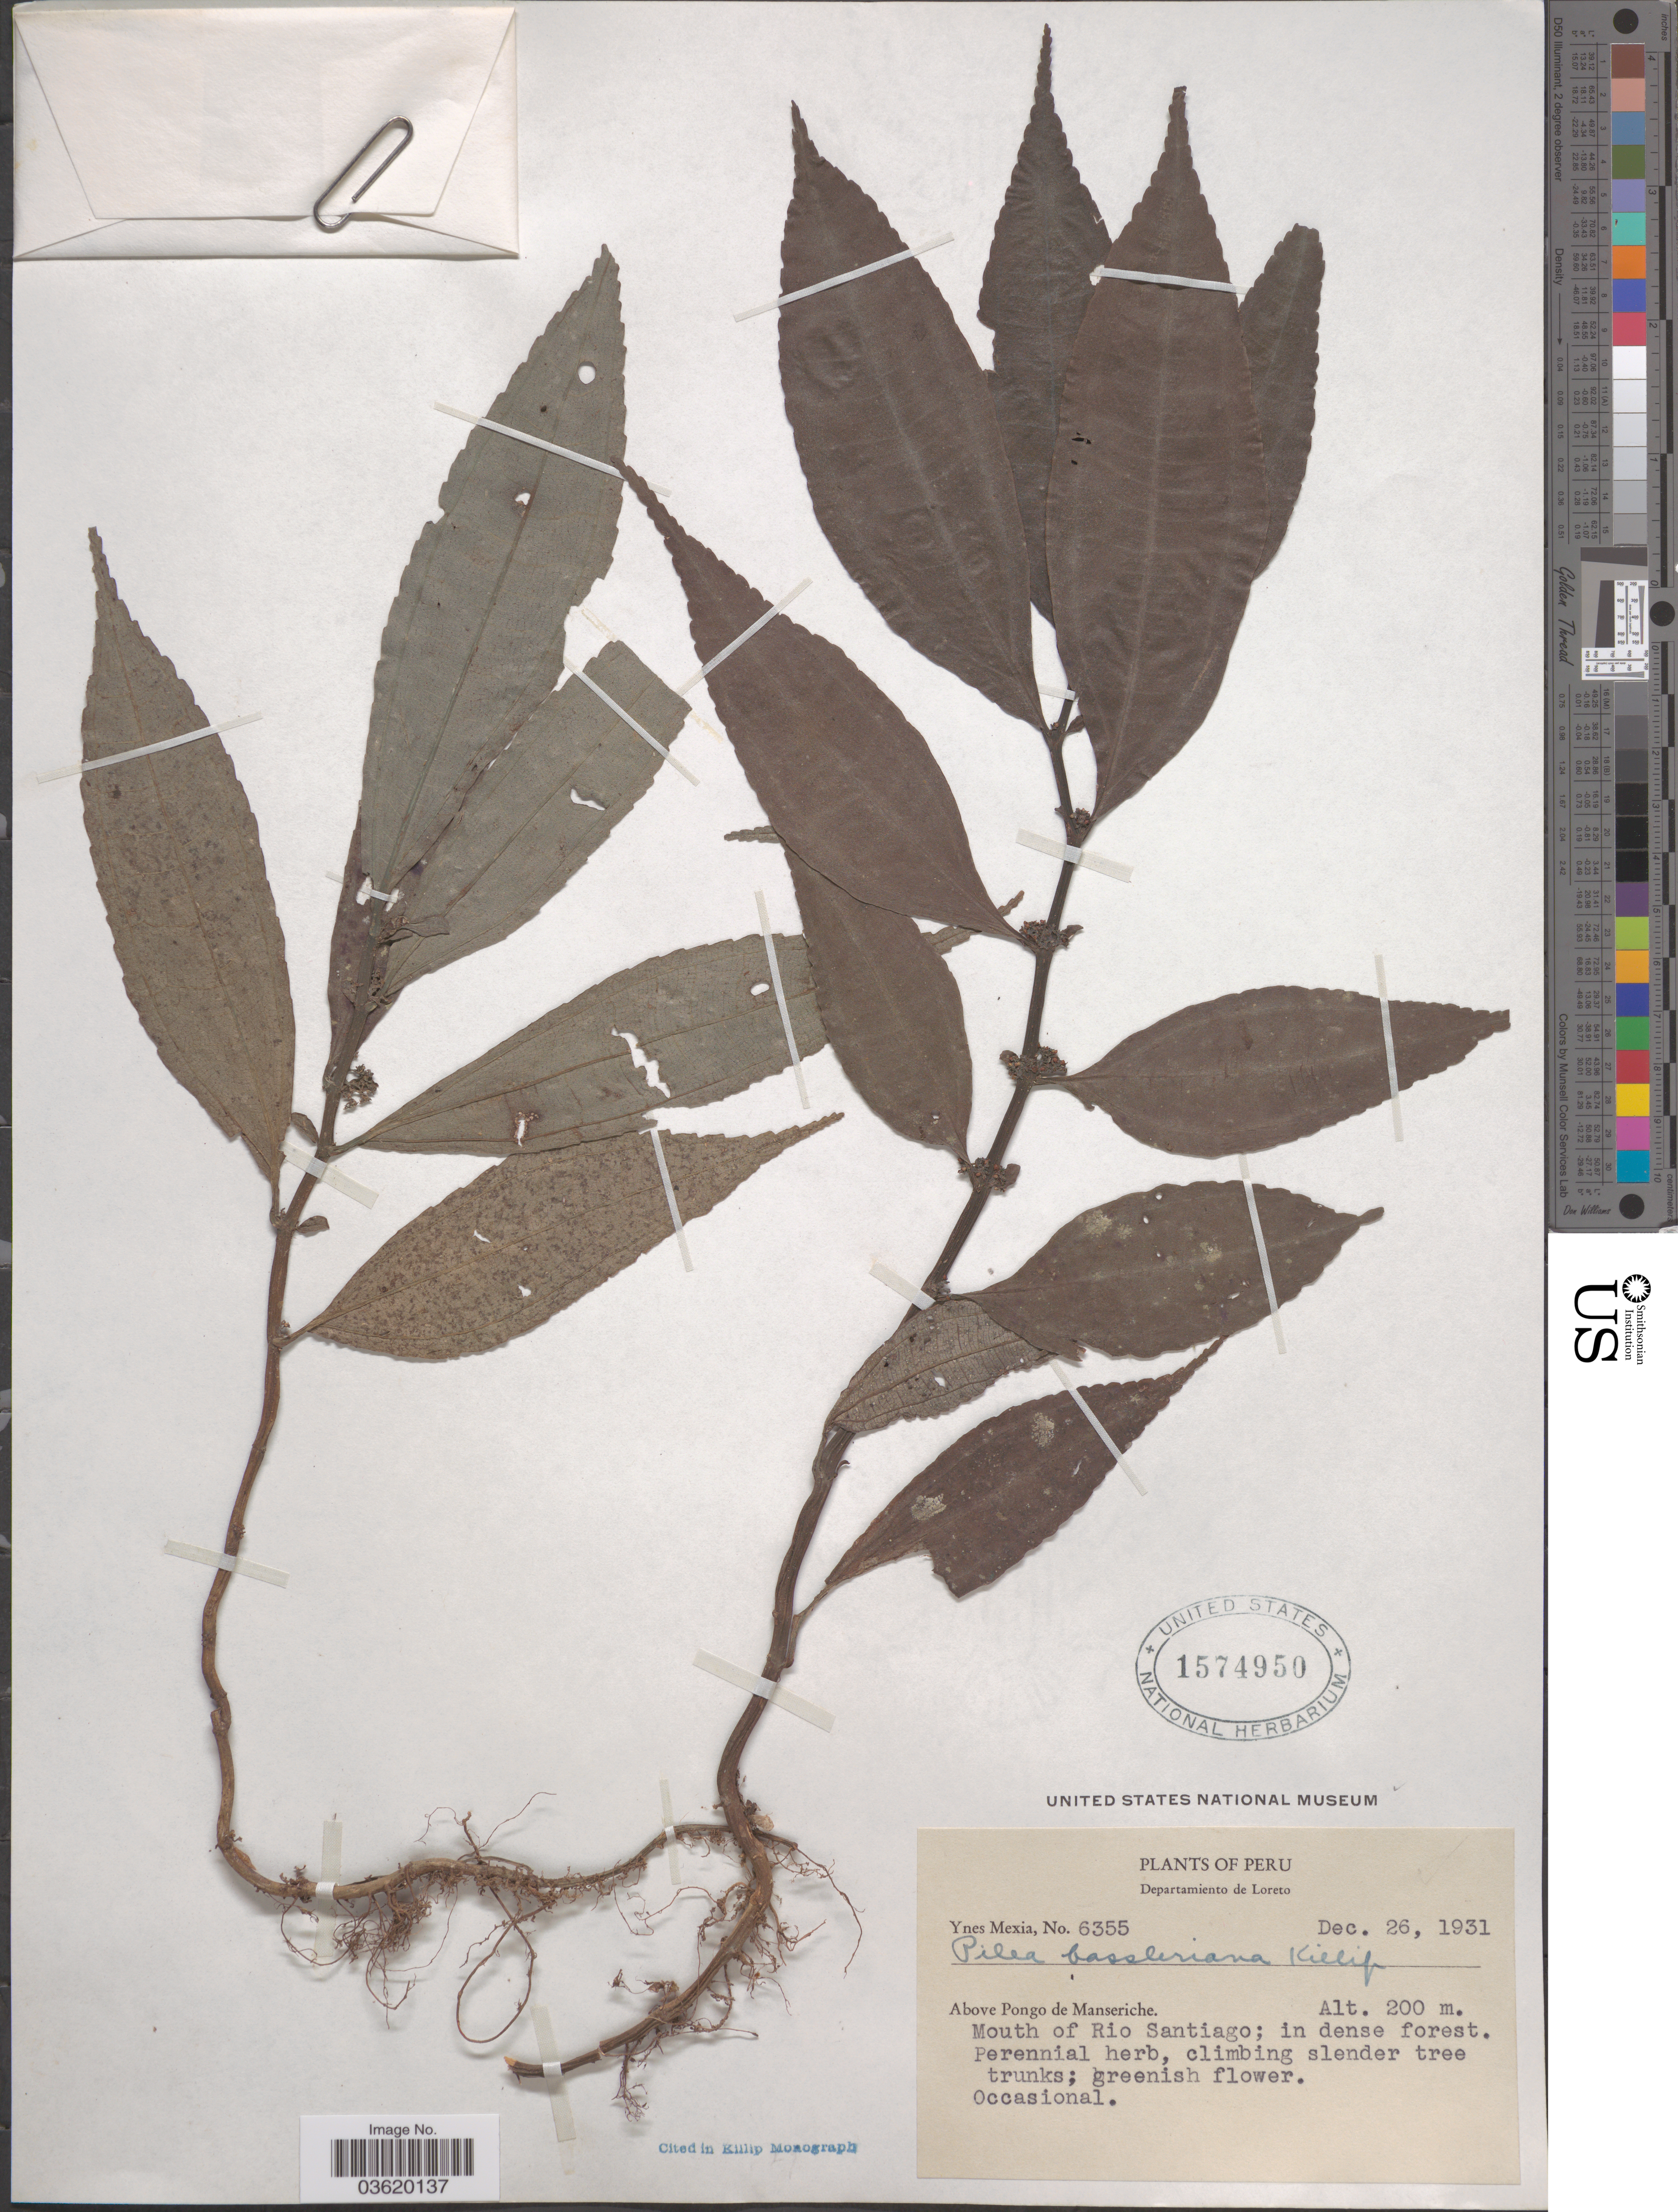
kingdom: Plantae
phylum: Tracheophyta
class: Magnoliopsida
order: Rosales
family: Urticaceae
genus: Pilea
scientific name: Pilea bassleriana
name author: Killip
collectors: Y. Mexia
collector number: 6355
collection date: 1931-12-26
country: Peru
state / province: Loreto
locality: Departamiento de Loreto. Above Pongo de Manseriche. Mouth of Rio Santiago.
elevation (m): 200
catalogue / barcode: US 1574950